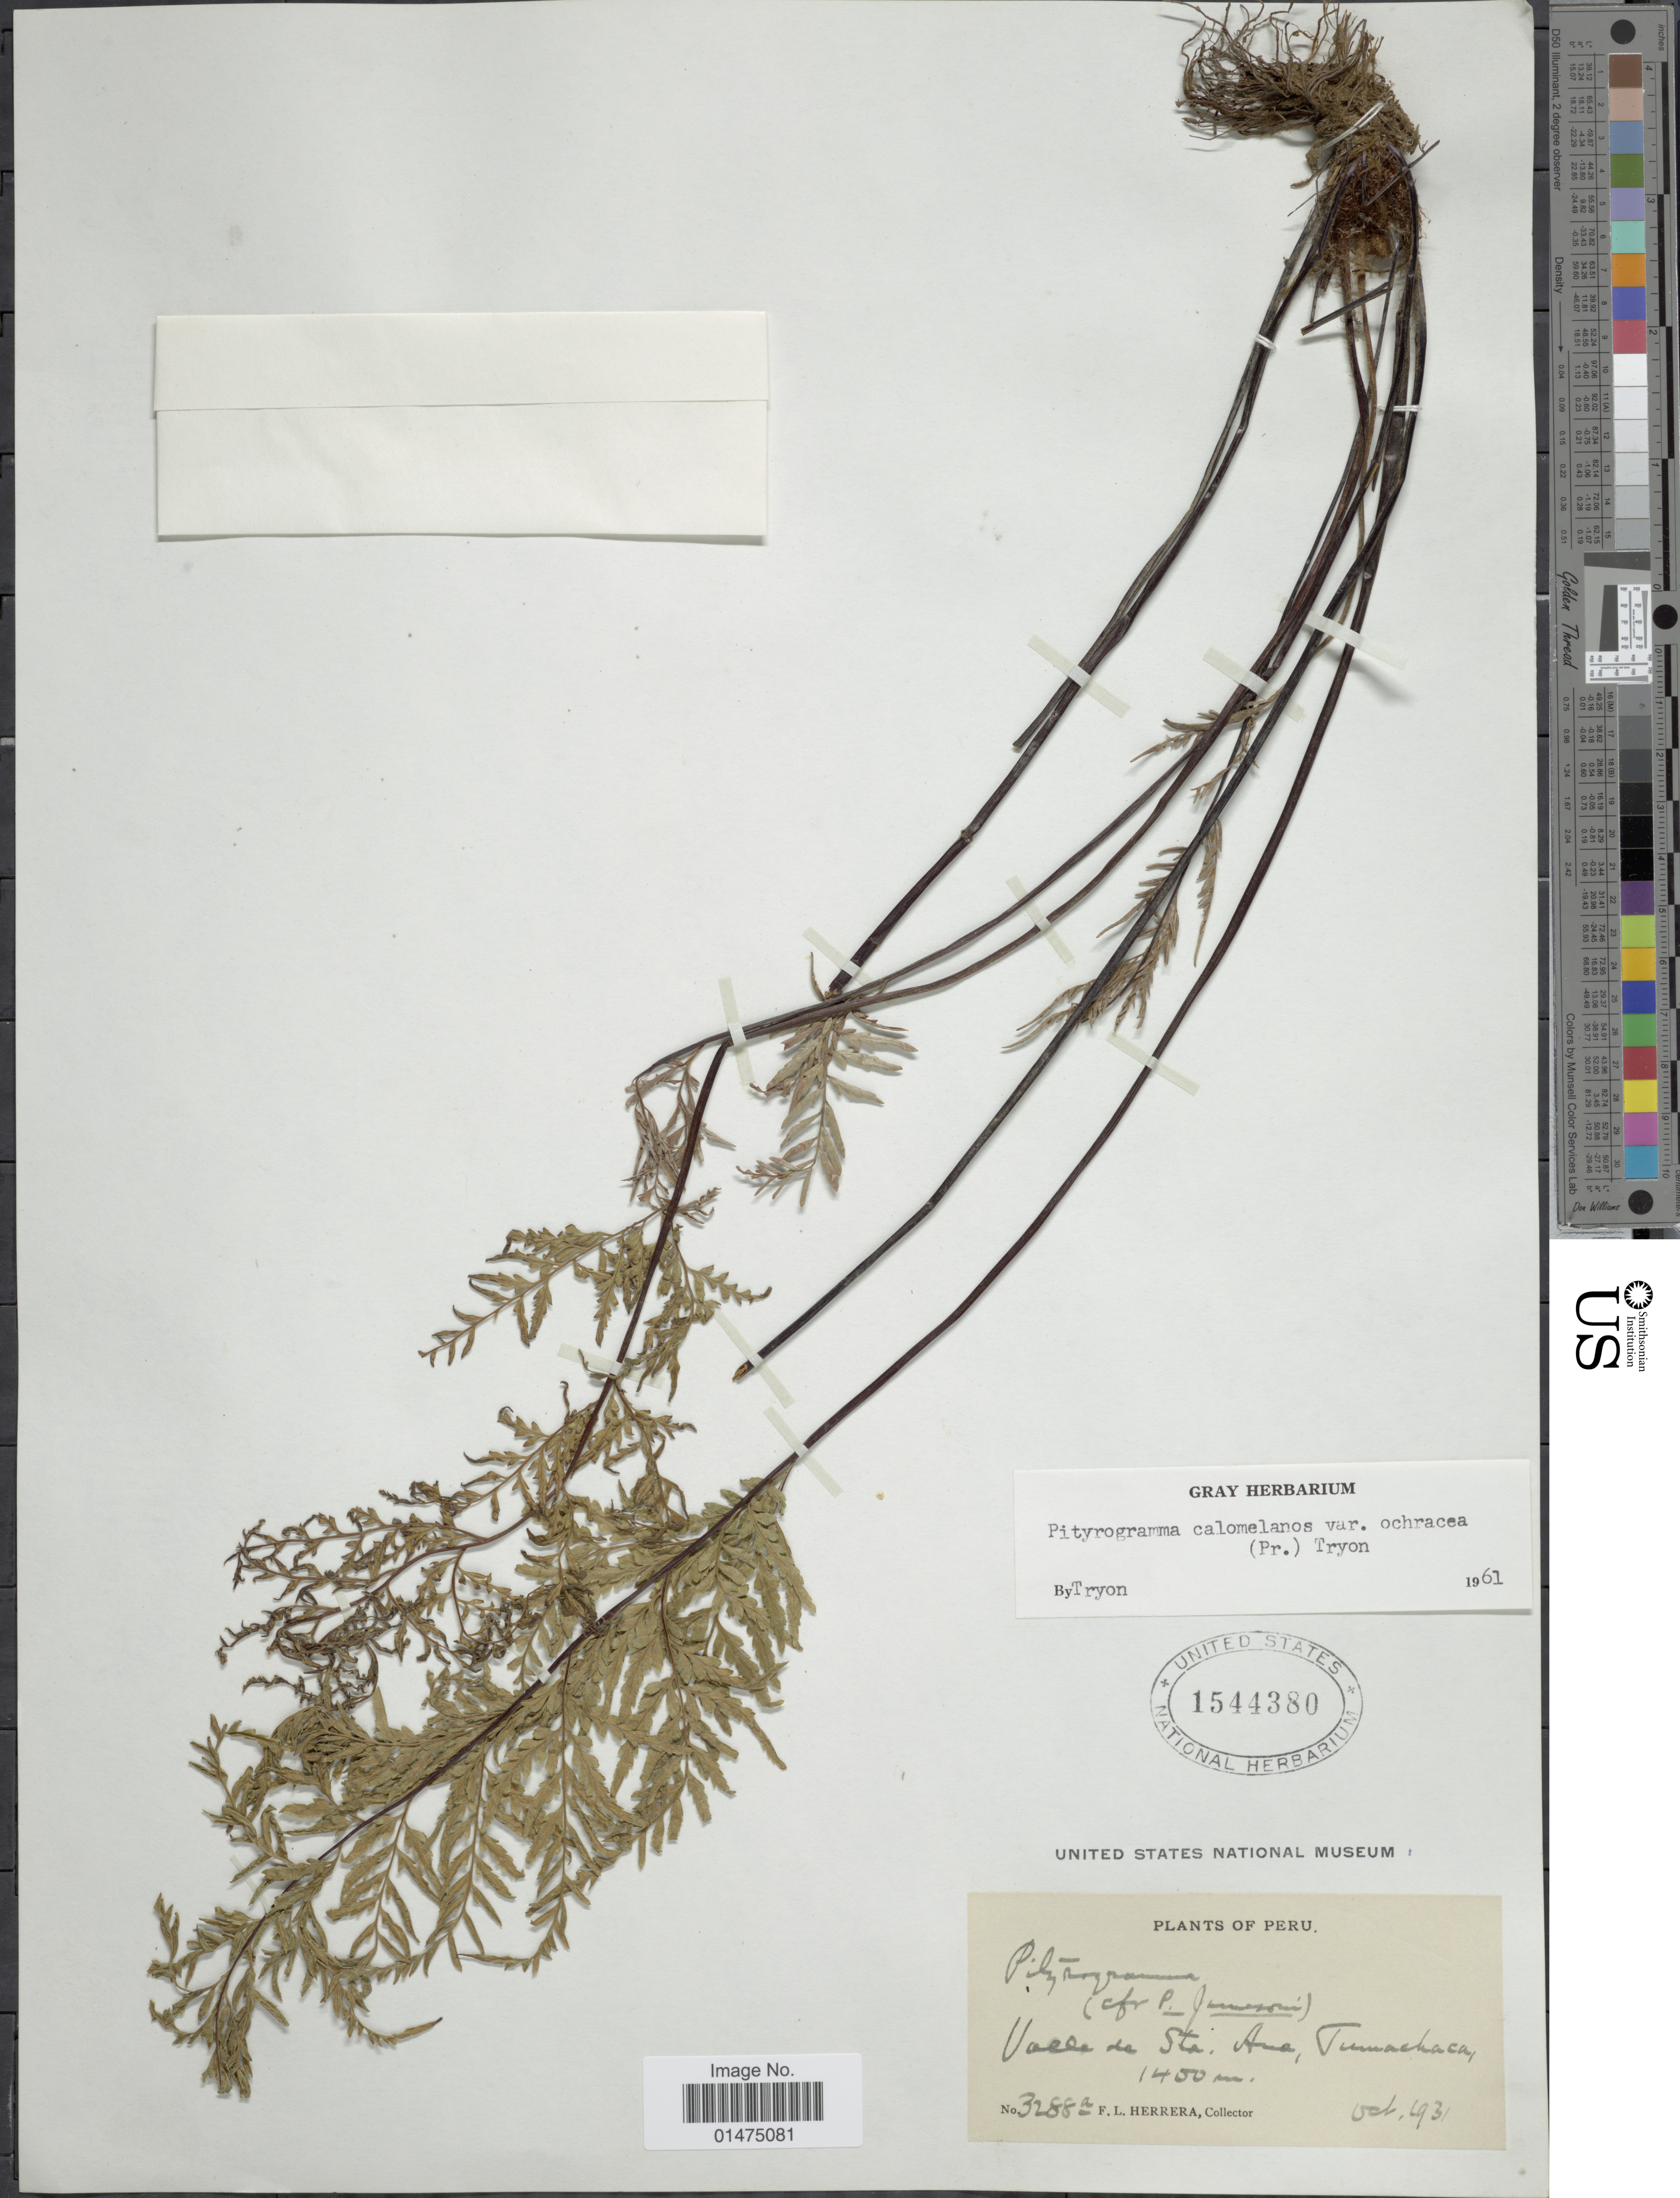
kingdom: Plantae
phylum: Tracheophyta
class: Polypodiopsida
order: Polypodiales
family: Pteridaceae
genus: Pityrogramma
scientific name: Pityrogramma ochracea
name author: (C. Presl) Domin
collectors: F. L. Herrera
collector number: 3288a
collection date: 1931-10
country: Peru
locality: Valle de Sta, Ana, Tumachaca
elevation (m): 1400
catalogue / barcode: US 1544380